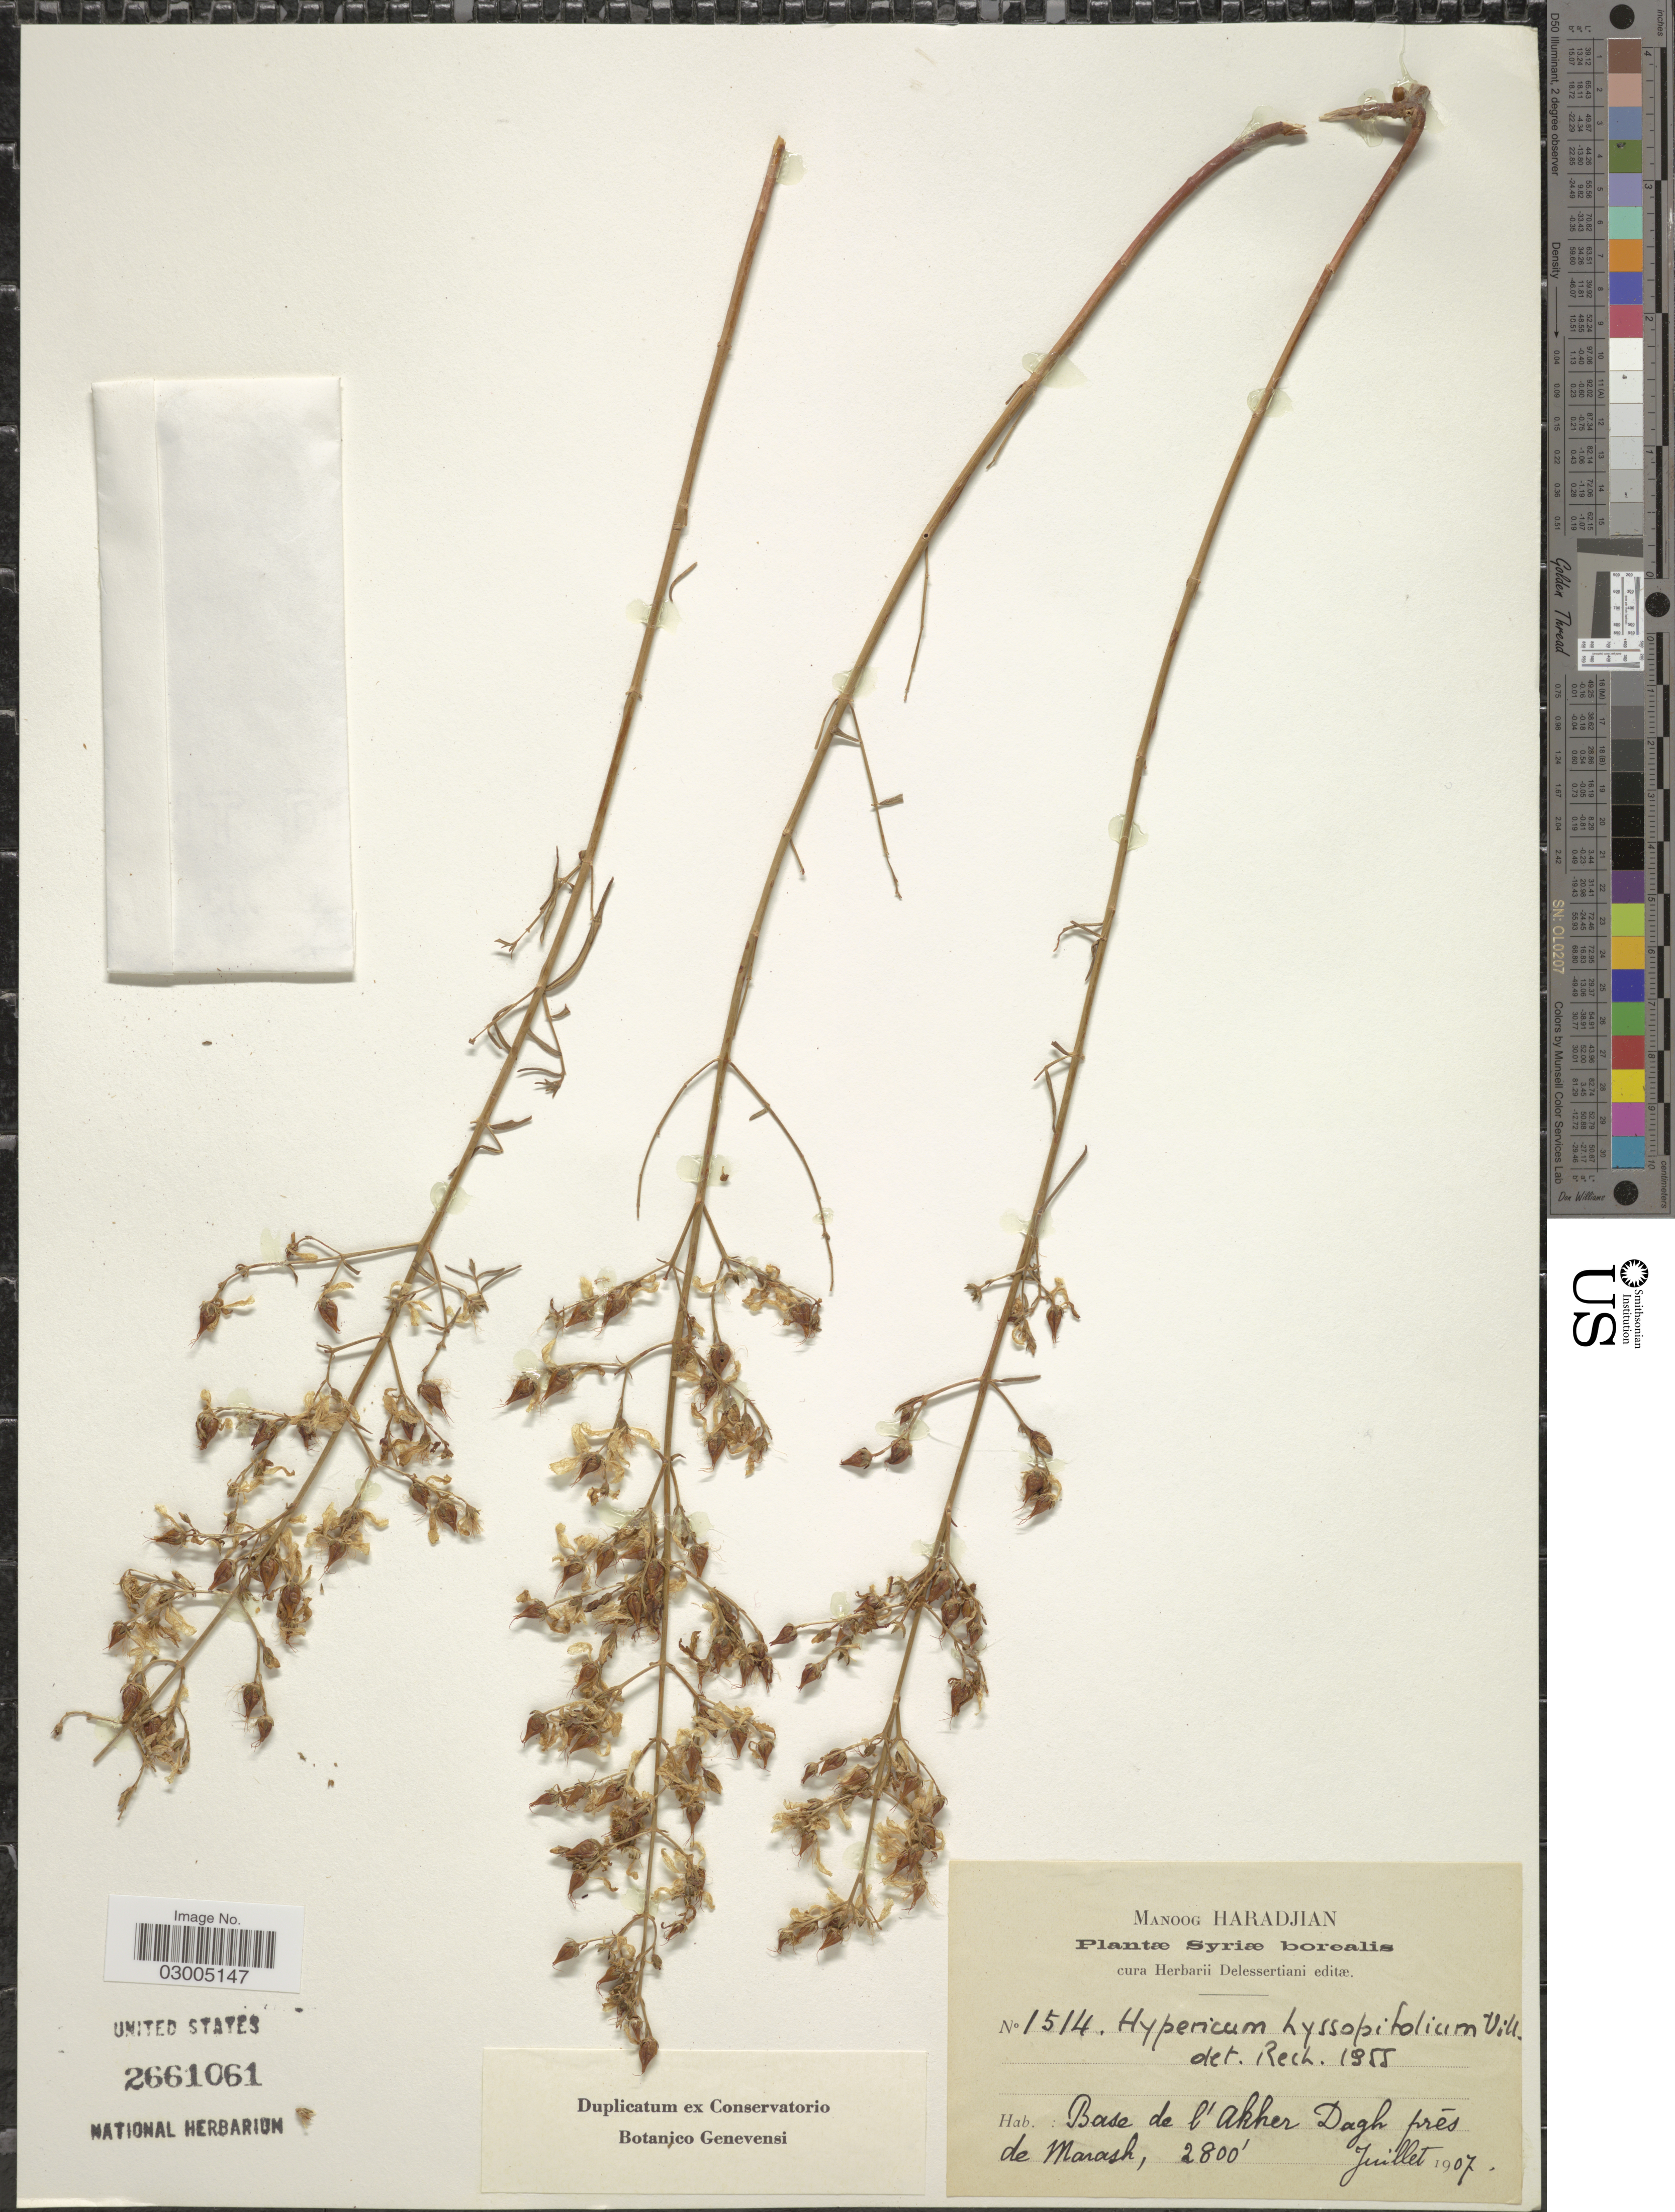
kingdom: Plantae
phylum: Tracheophyta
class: Magnoliopsida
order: Malpighiales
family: Hypericaceae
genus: Hypericum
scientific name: Hypericum hyssopifolium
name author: Chaix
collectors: M. Haradjian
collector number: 1514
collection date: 1907-07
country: Syria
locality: Syriæ borealis. Base de l'Akker Dagh, prés de Marash.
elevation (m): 853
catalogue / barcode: US 2661061